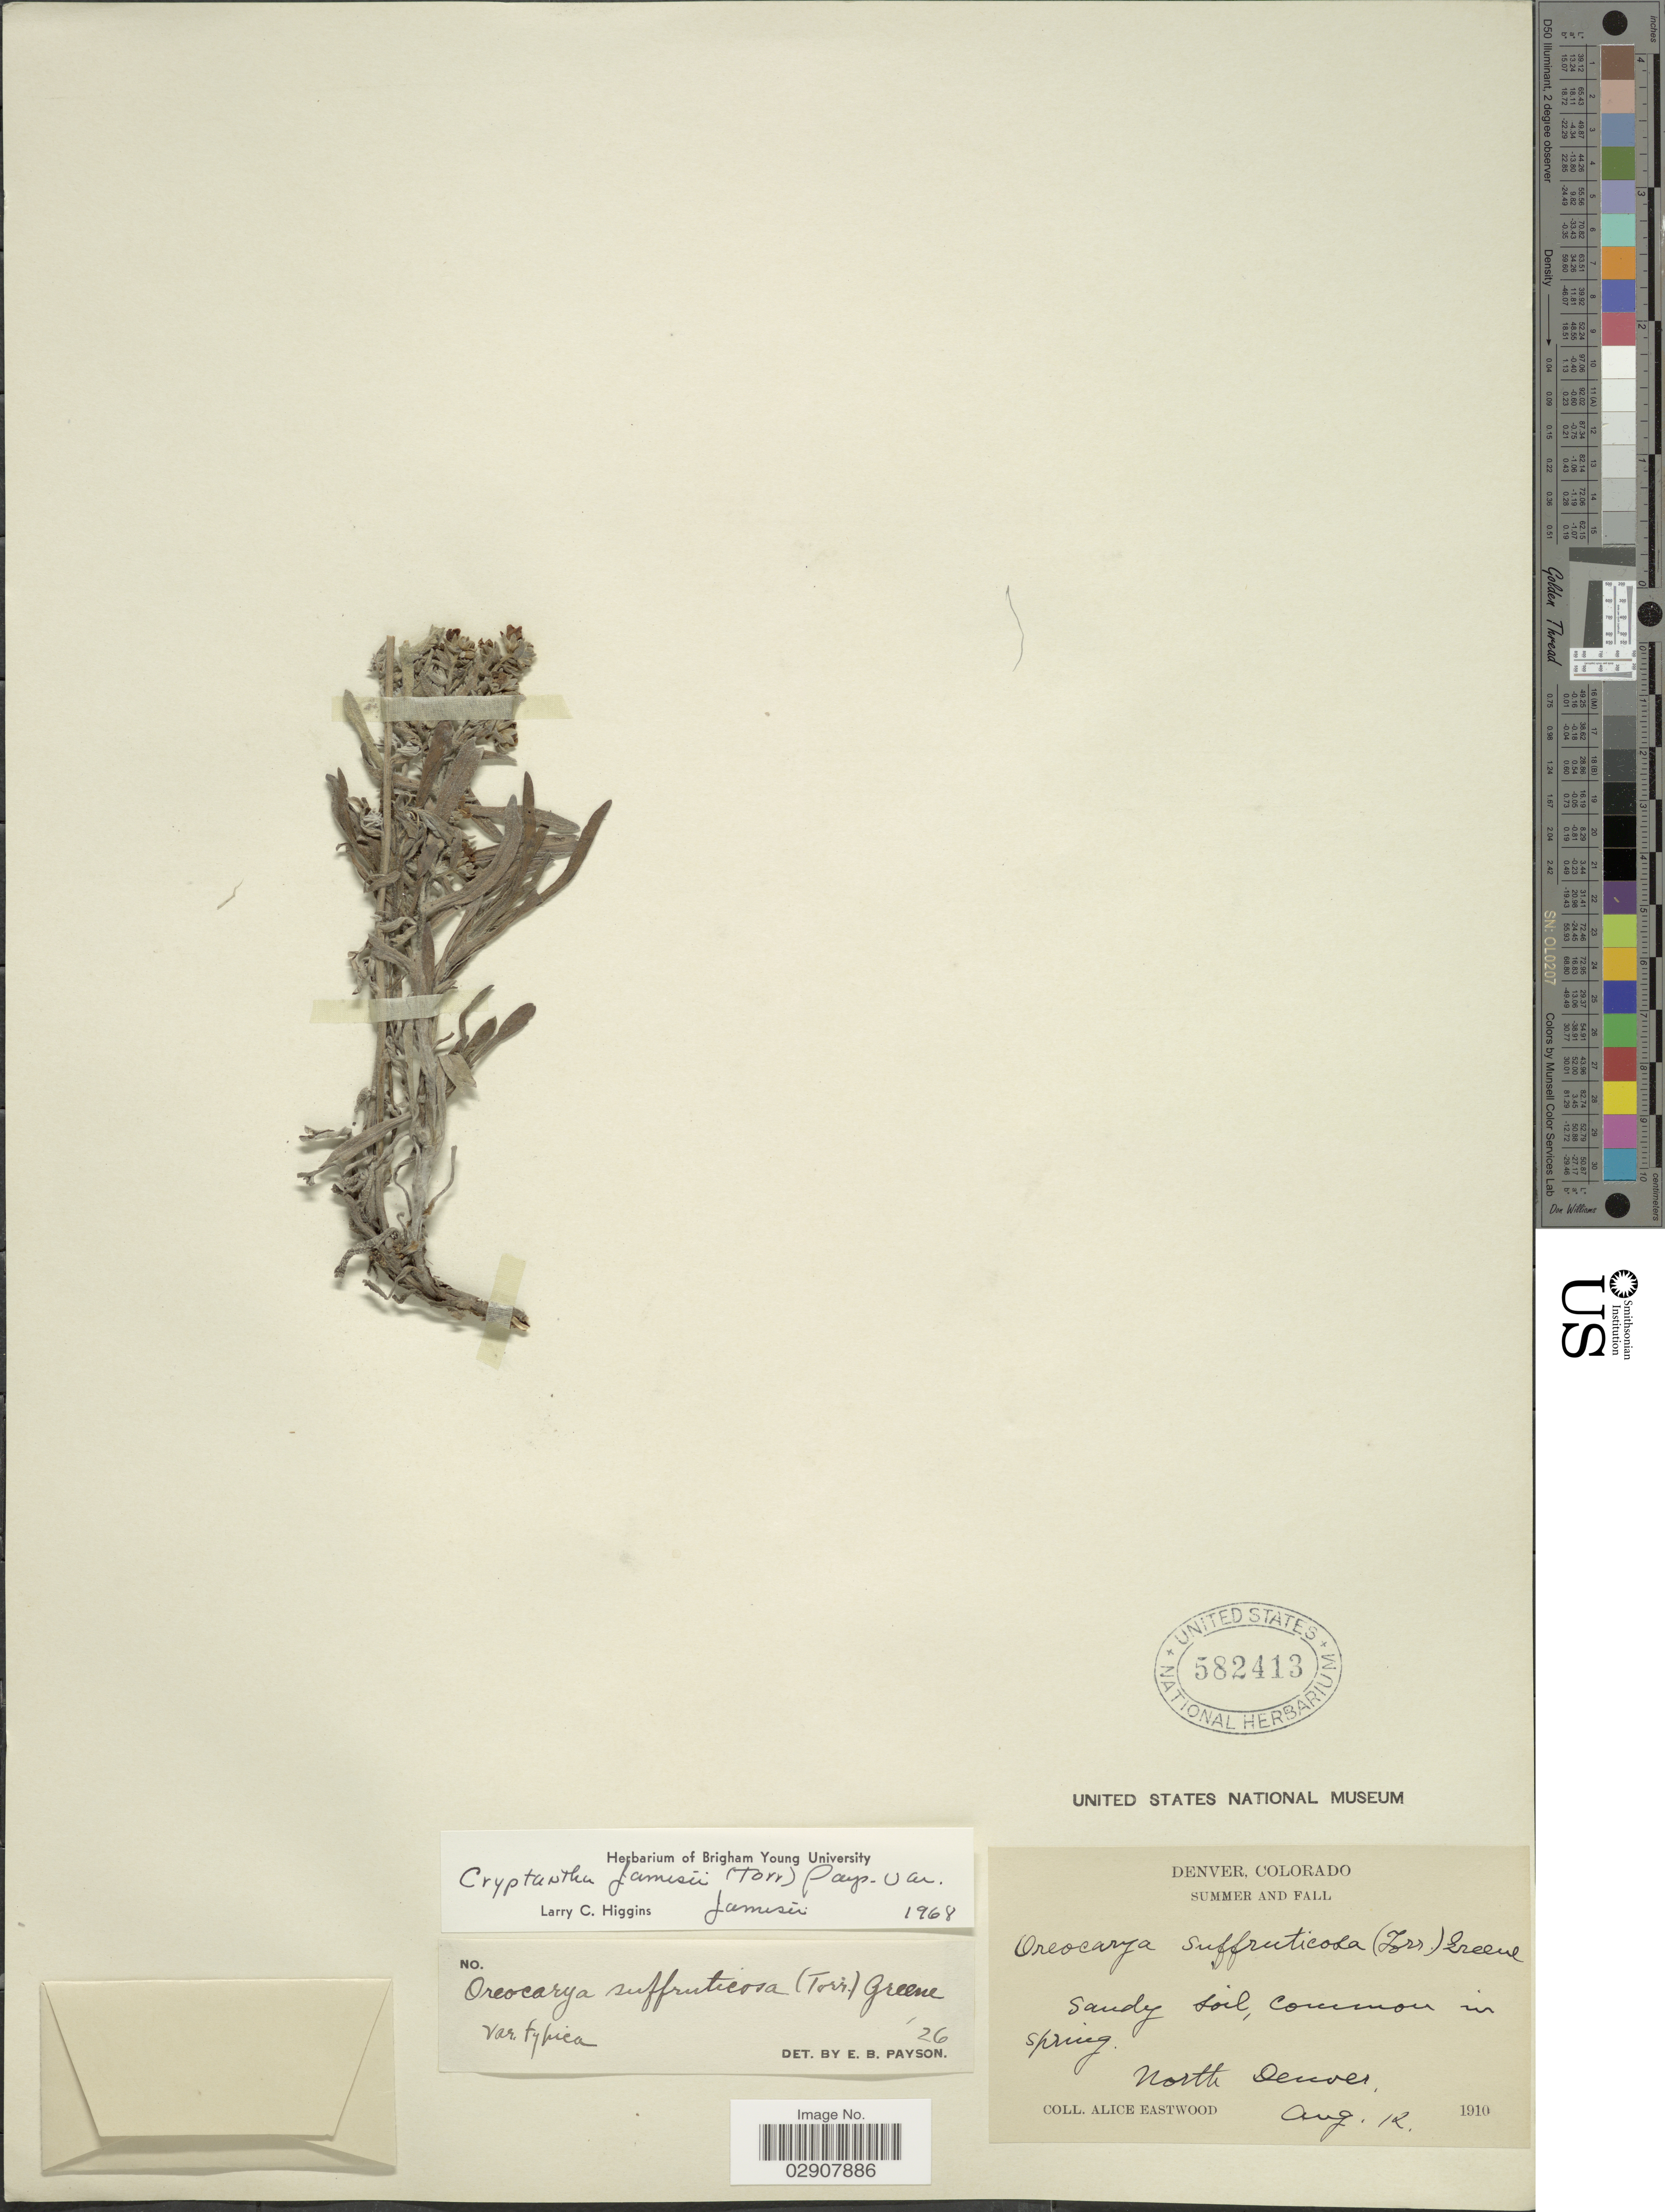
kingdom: Plantae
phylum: Tracheophyta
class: Magnoliopsida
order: Boraginales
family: Boraginaceae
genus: Cryptantha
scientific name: Cryptantha jamesii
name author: (Torr.) Payson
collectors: A. Eastwood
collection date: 1910-08-12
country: United States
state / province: Colorado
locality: Sandy soil, common in Spring. North Denver. Denver, Colorado.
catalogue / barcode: US 582413